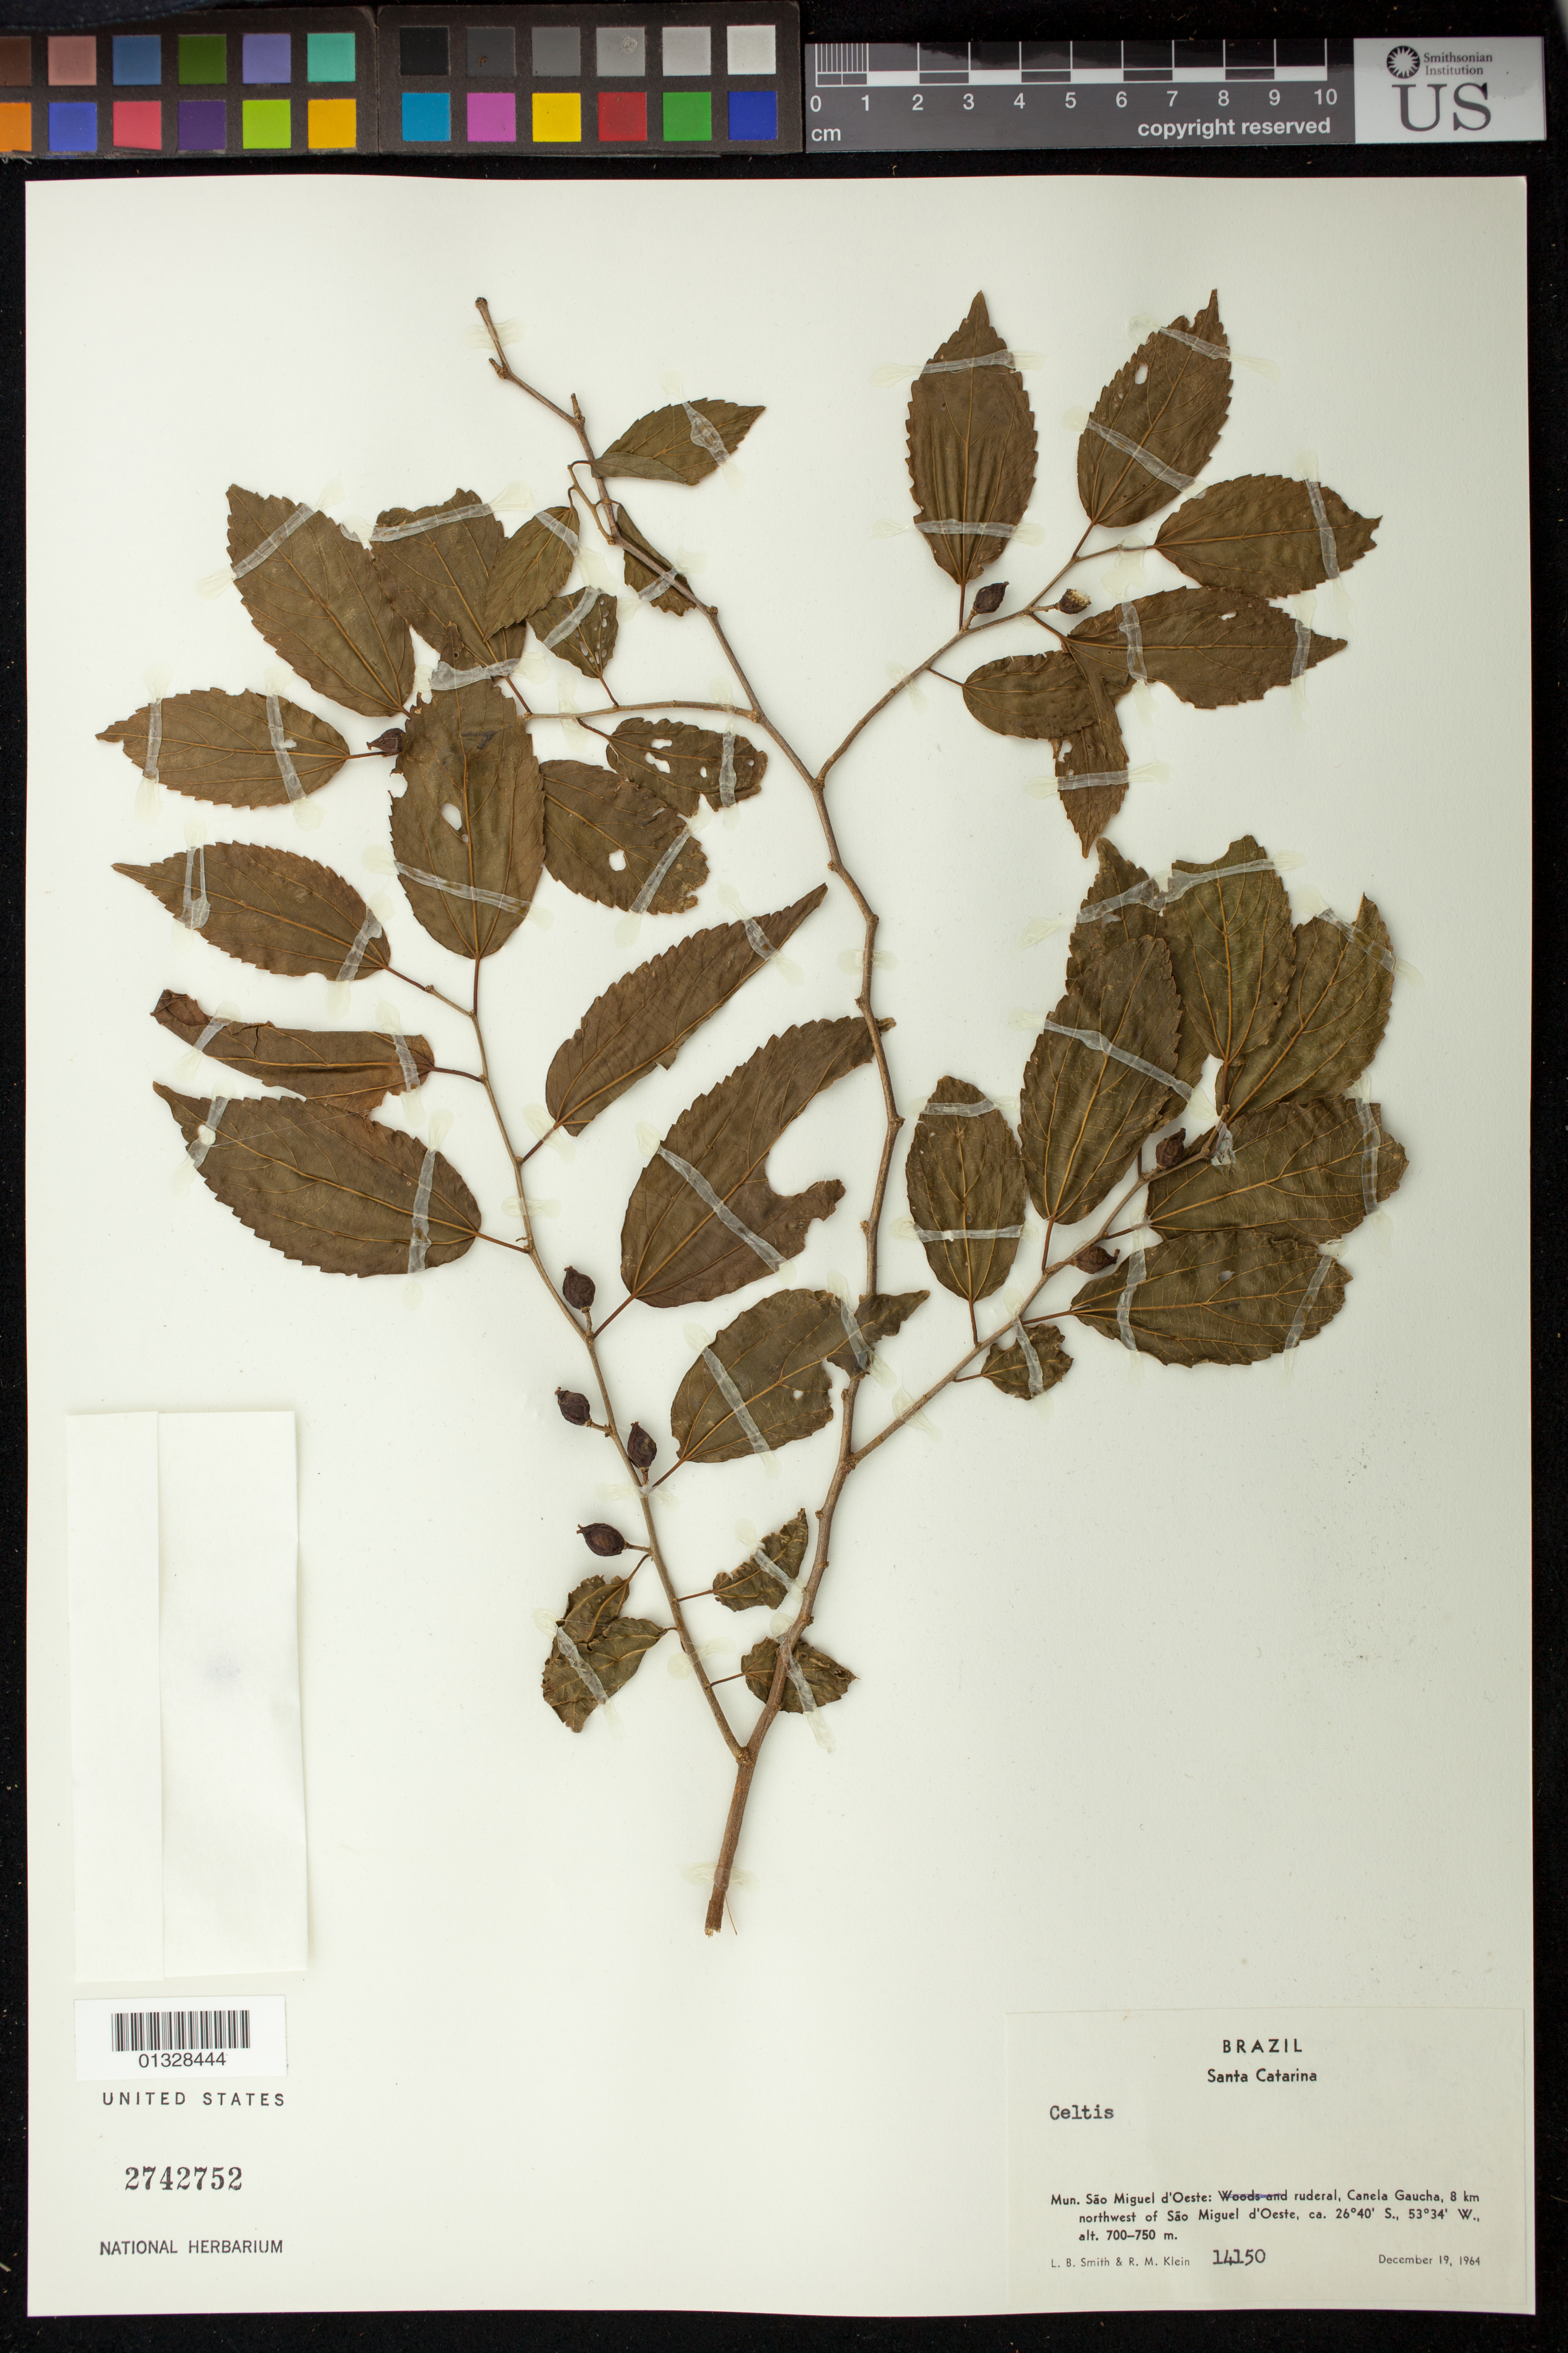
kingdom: Plantae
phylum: Tracheophyta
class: Magnoliopsida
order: Rosales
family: Cannabaceae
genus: Celtis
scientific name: Celtis sp.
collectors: L. Smith & R. M. Klein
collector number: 14150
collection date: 1964-12-19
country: Brazil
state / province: Santa Catarina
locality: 8km northwest of São Miguel do Oeste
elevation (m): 700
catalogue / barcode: US 2742752